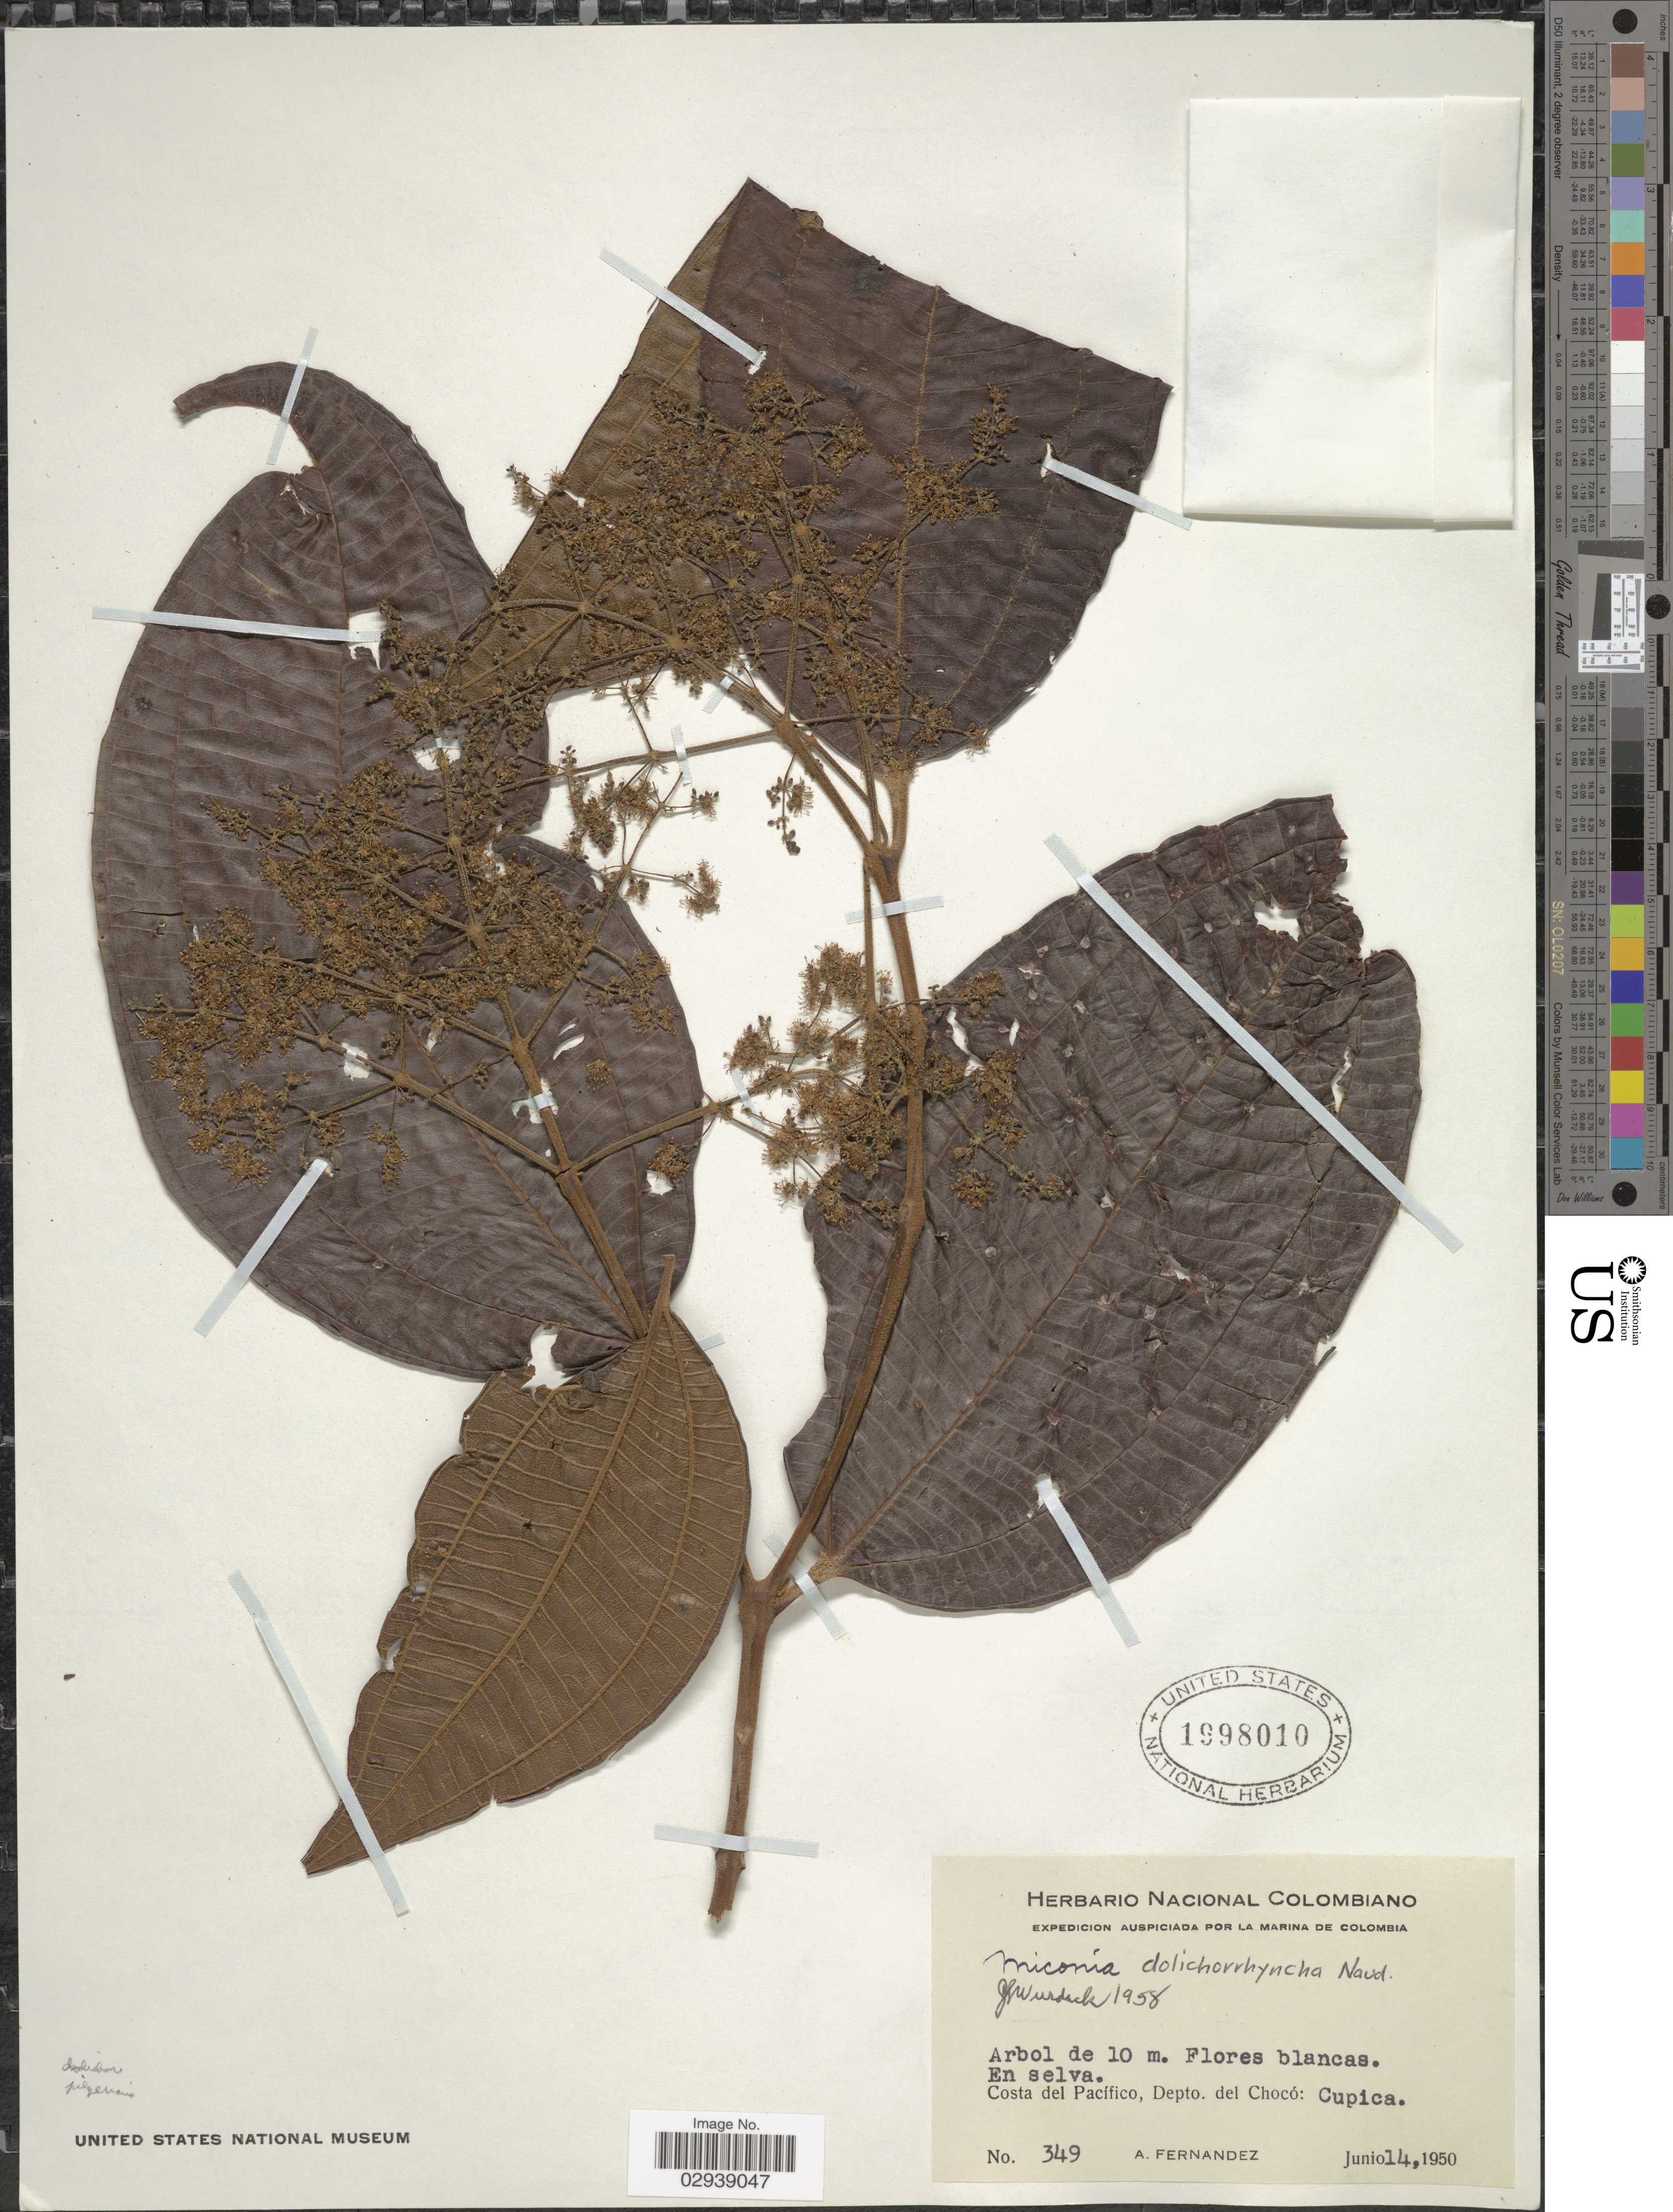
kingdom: Plantae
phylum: Tracheophyta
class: Magnoliopsida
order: Myrtales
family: Melastomataceae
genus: Miconia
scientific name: Miconia dolichorrhyncha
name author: Naudin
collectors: A. Fernandez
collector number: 349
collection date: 1950-06-14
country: Colombia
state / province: Chocó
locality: Costa del Pacifico, Dept. del Chocó: Cupica.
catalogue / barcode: US 1998010